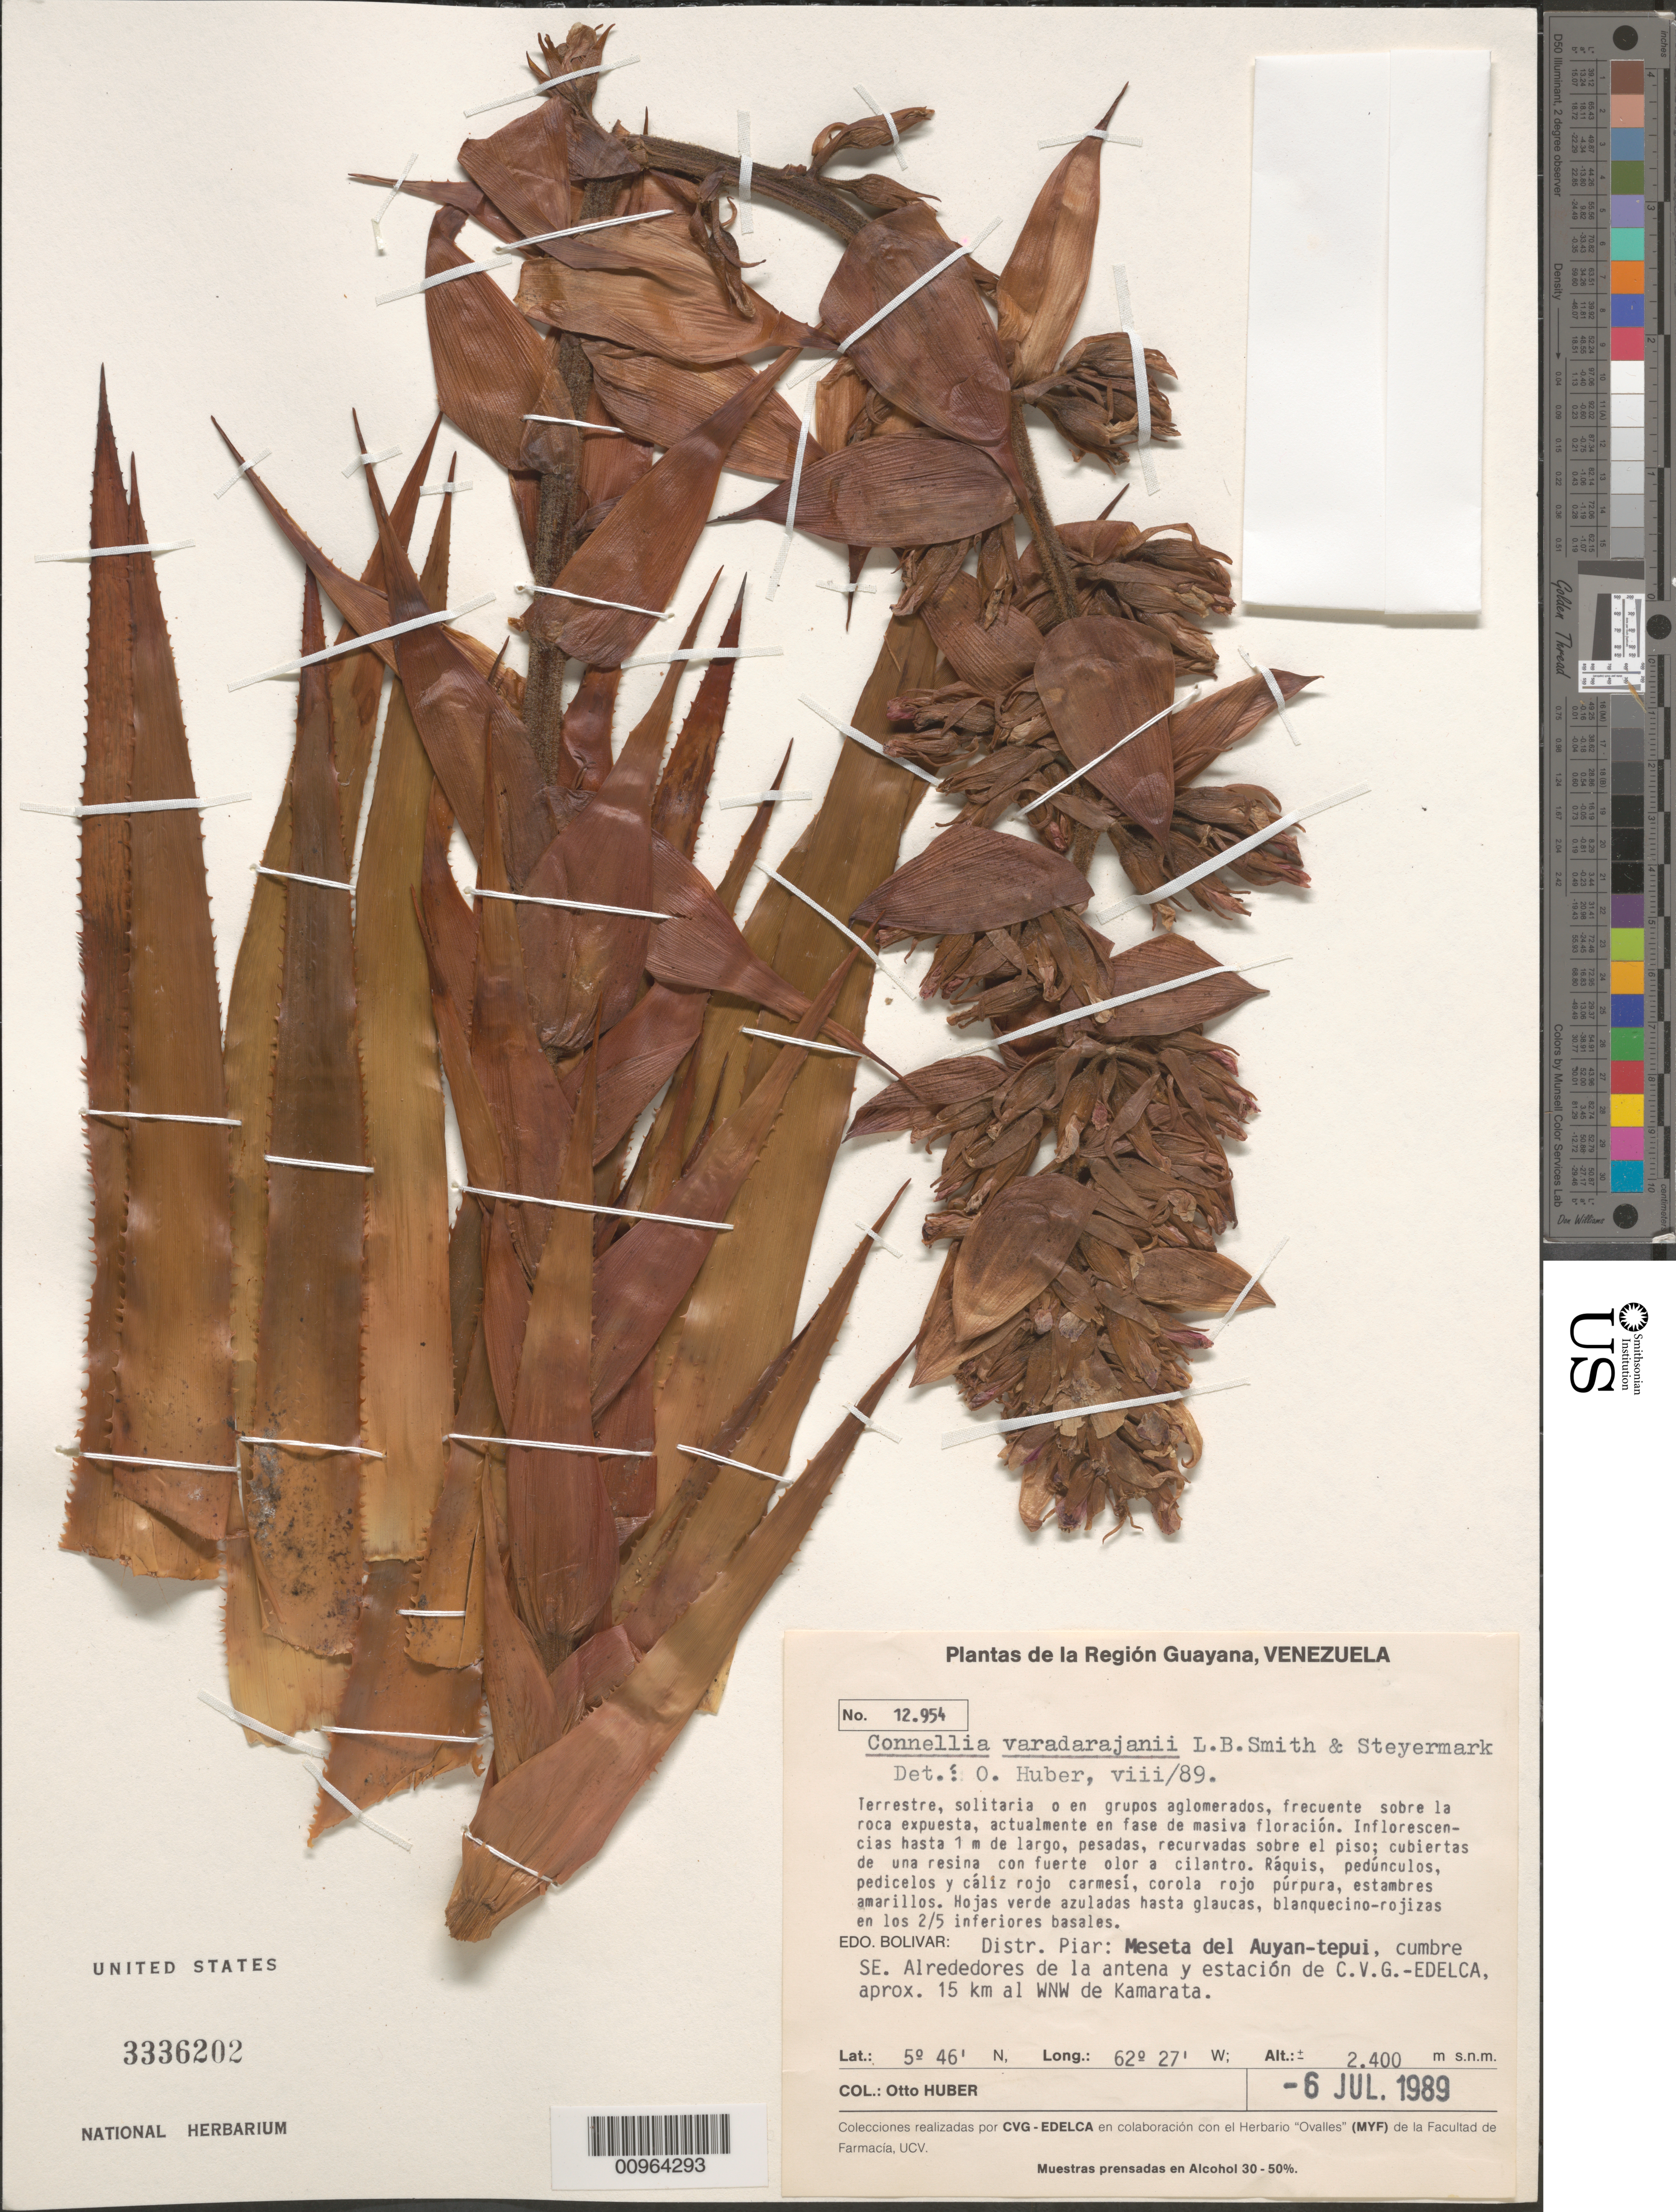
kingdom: Plantae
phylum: Tracheophyta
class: Liliopsida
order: Poales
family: Bromeliaceae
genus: Connellia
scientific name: Connellia varadarajanii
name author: L.B. Sm. & Steyerm.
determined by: Huber, Otto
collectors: O. Huber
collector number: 12954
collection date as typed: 6-Jul-89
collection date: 1989-07-06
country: Venezuela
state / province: Bolívar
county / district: Piar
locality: Meseta del Auyan-tepuí, cumbre SE, alrededores de la antena y estacion de C.V.G.-EDELCA, aprox. 15 km al WNW de Kamarata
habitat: Sobre la roca expuesta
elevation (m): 2400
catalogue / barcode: US 3336202